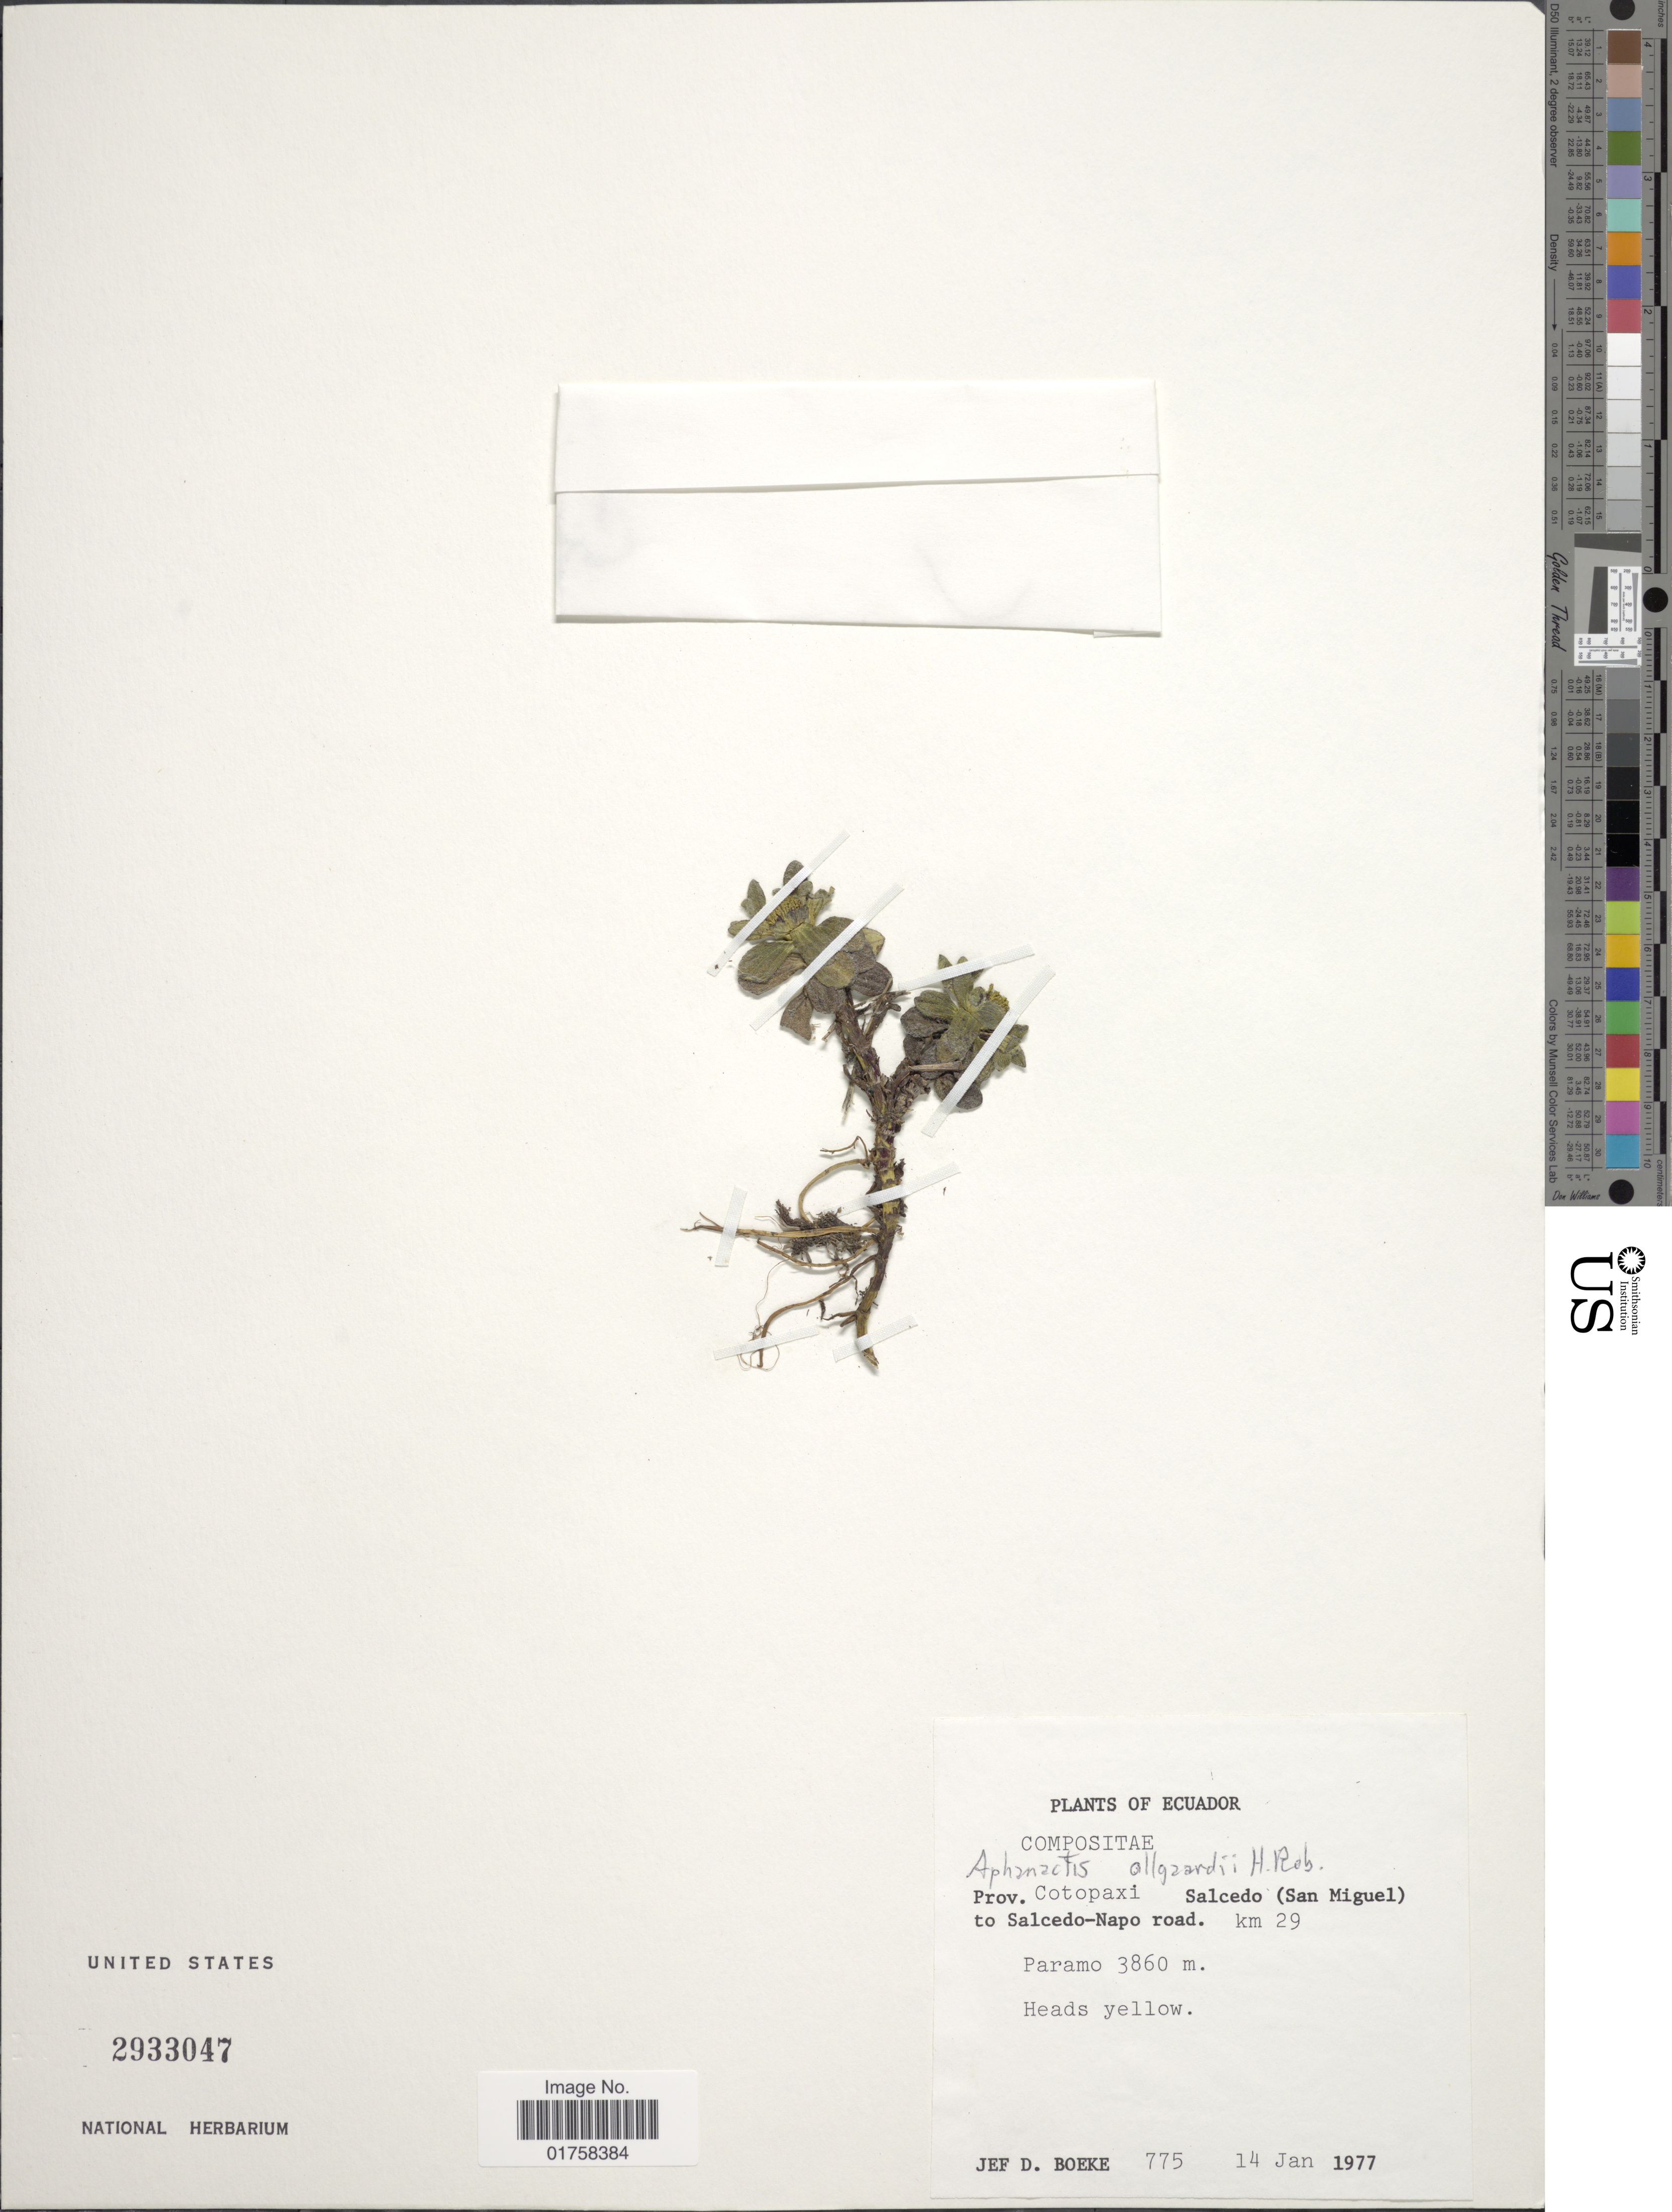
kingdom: Plantae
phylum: Tracheophyta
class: Magnoliopsida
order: Asterales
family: Asteraceae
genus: Aphanactis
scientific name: Aphanactis ollgaardii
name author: H. Rob.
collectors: J. D. Boeke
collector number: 775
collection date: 1977-01-14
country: Ecuador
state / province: Cotopaxi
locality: Ecuador. Prov. Cotopaxi. Salcedo (San Miguel) to Salcedo-Napo road. km 298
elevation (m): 3860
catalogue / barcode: US 2933047